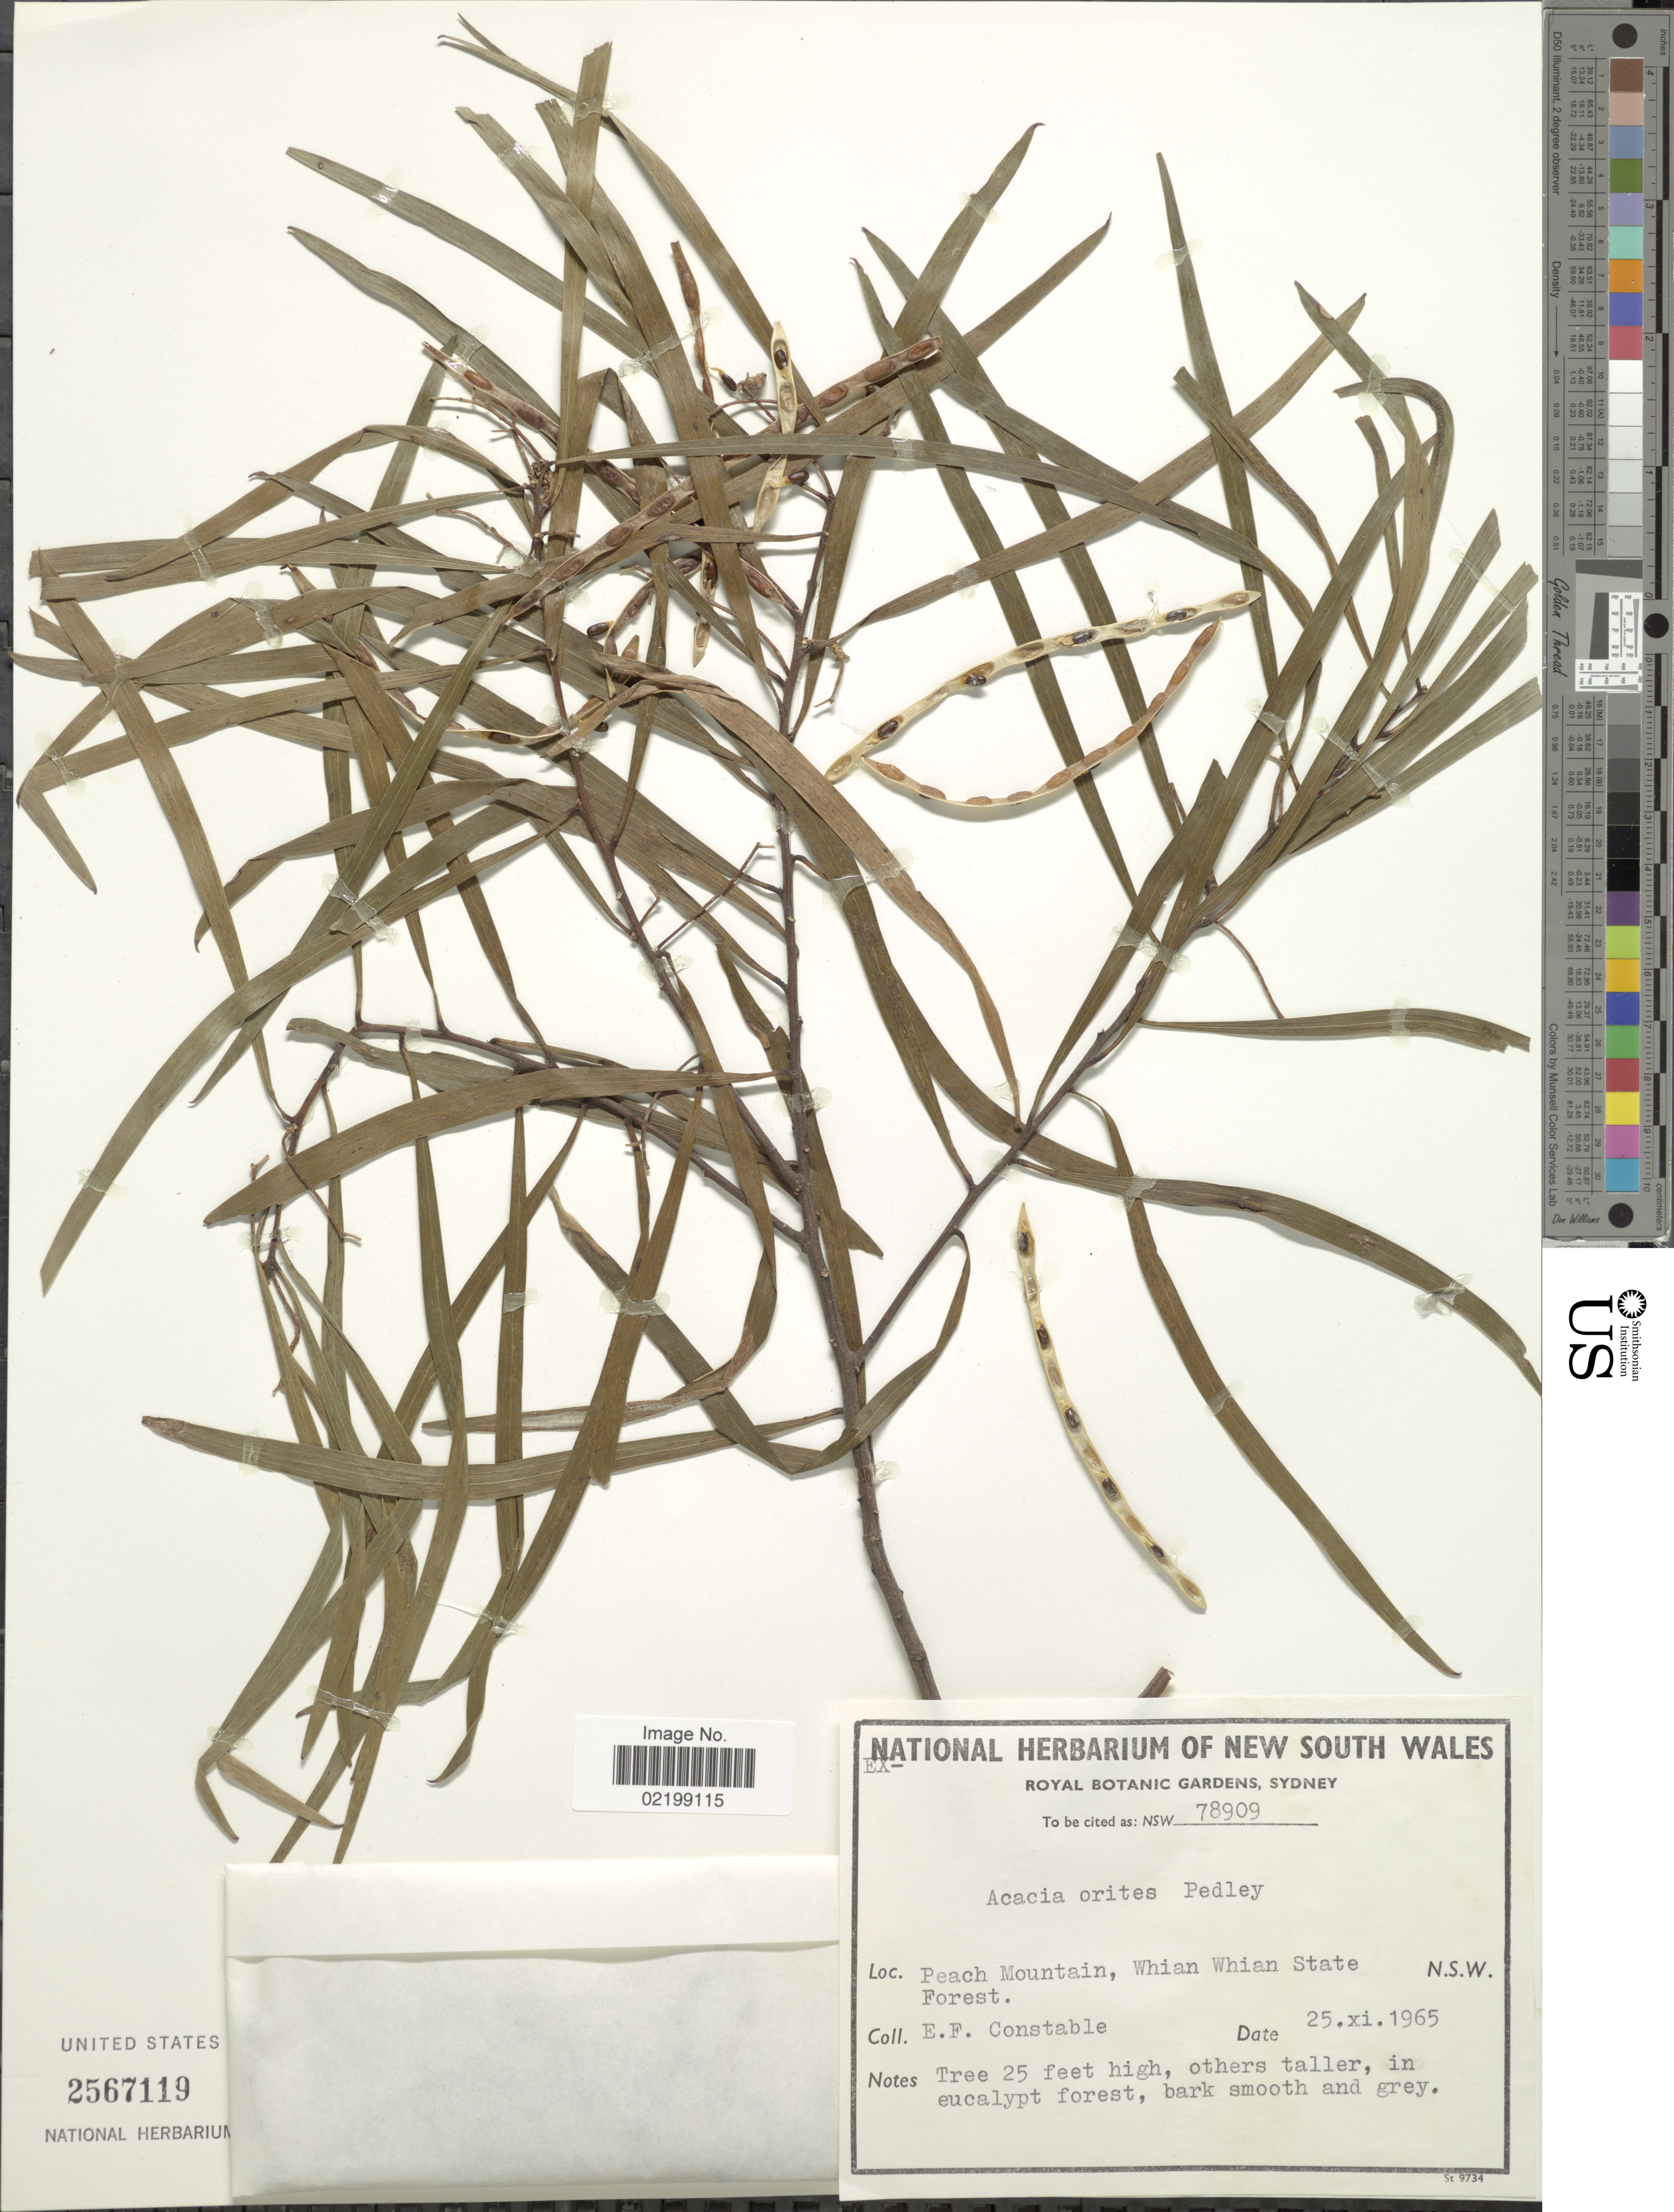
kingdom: Plantae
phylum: Tracheophyta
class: Magnoliopsida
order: Fabales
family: Fabaceae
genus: Acacia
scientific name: Acacia orites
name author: Pedley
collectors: E. F. Constable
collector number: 78909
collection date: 1965-11-25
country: Australia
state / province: New South Wales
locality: Peach Mountain, Whian Whian State Forest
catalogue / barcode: US 2567119